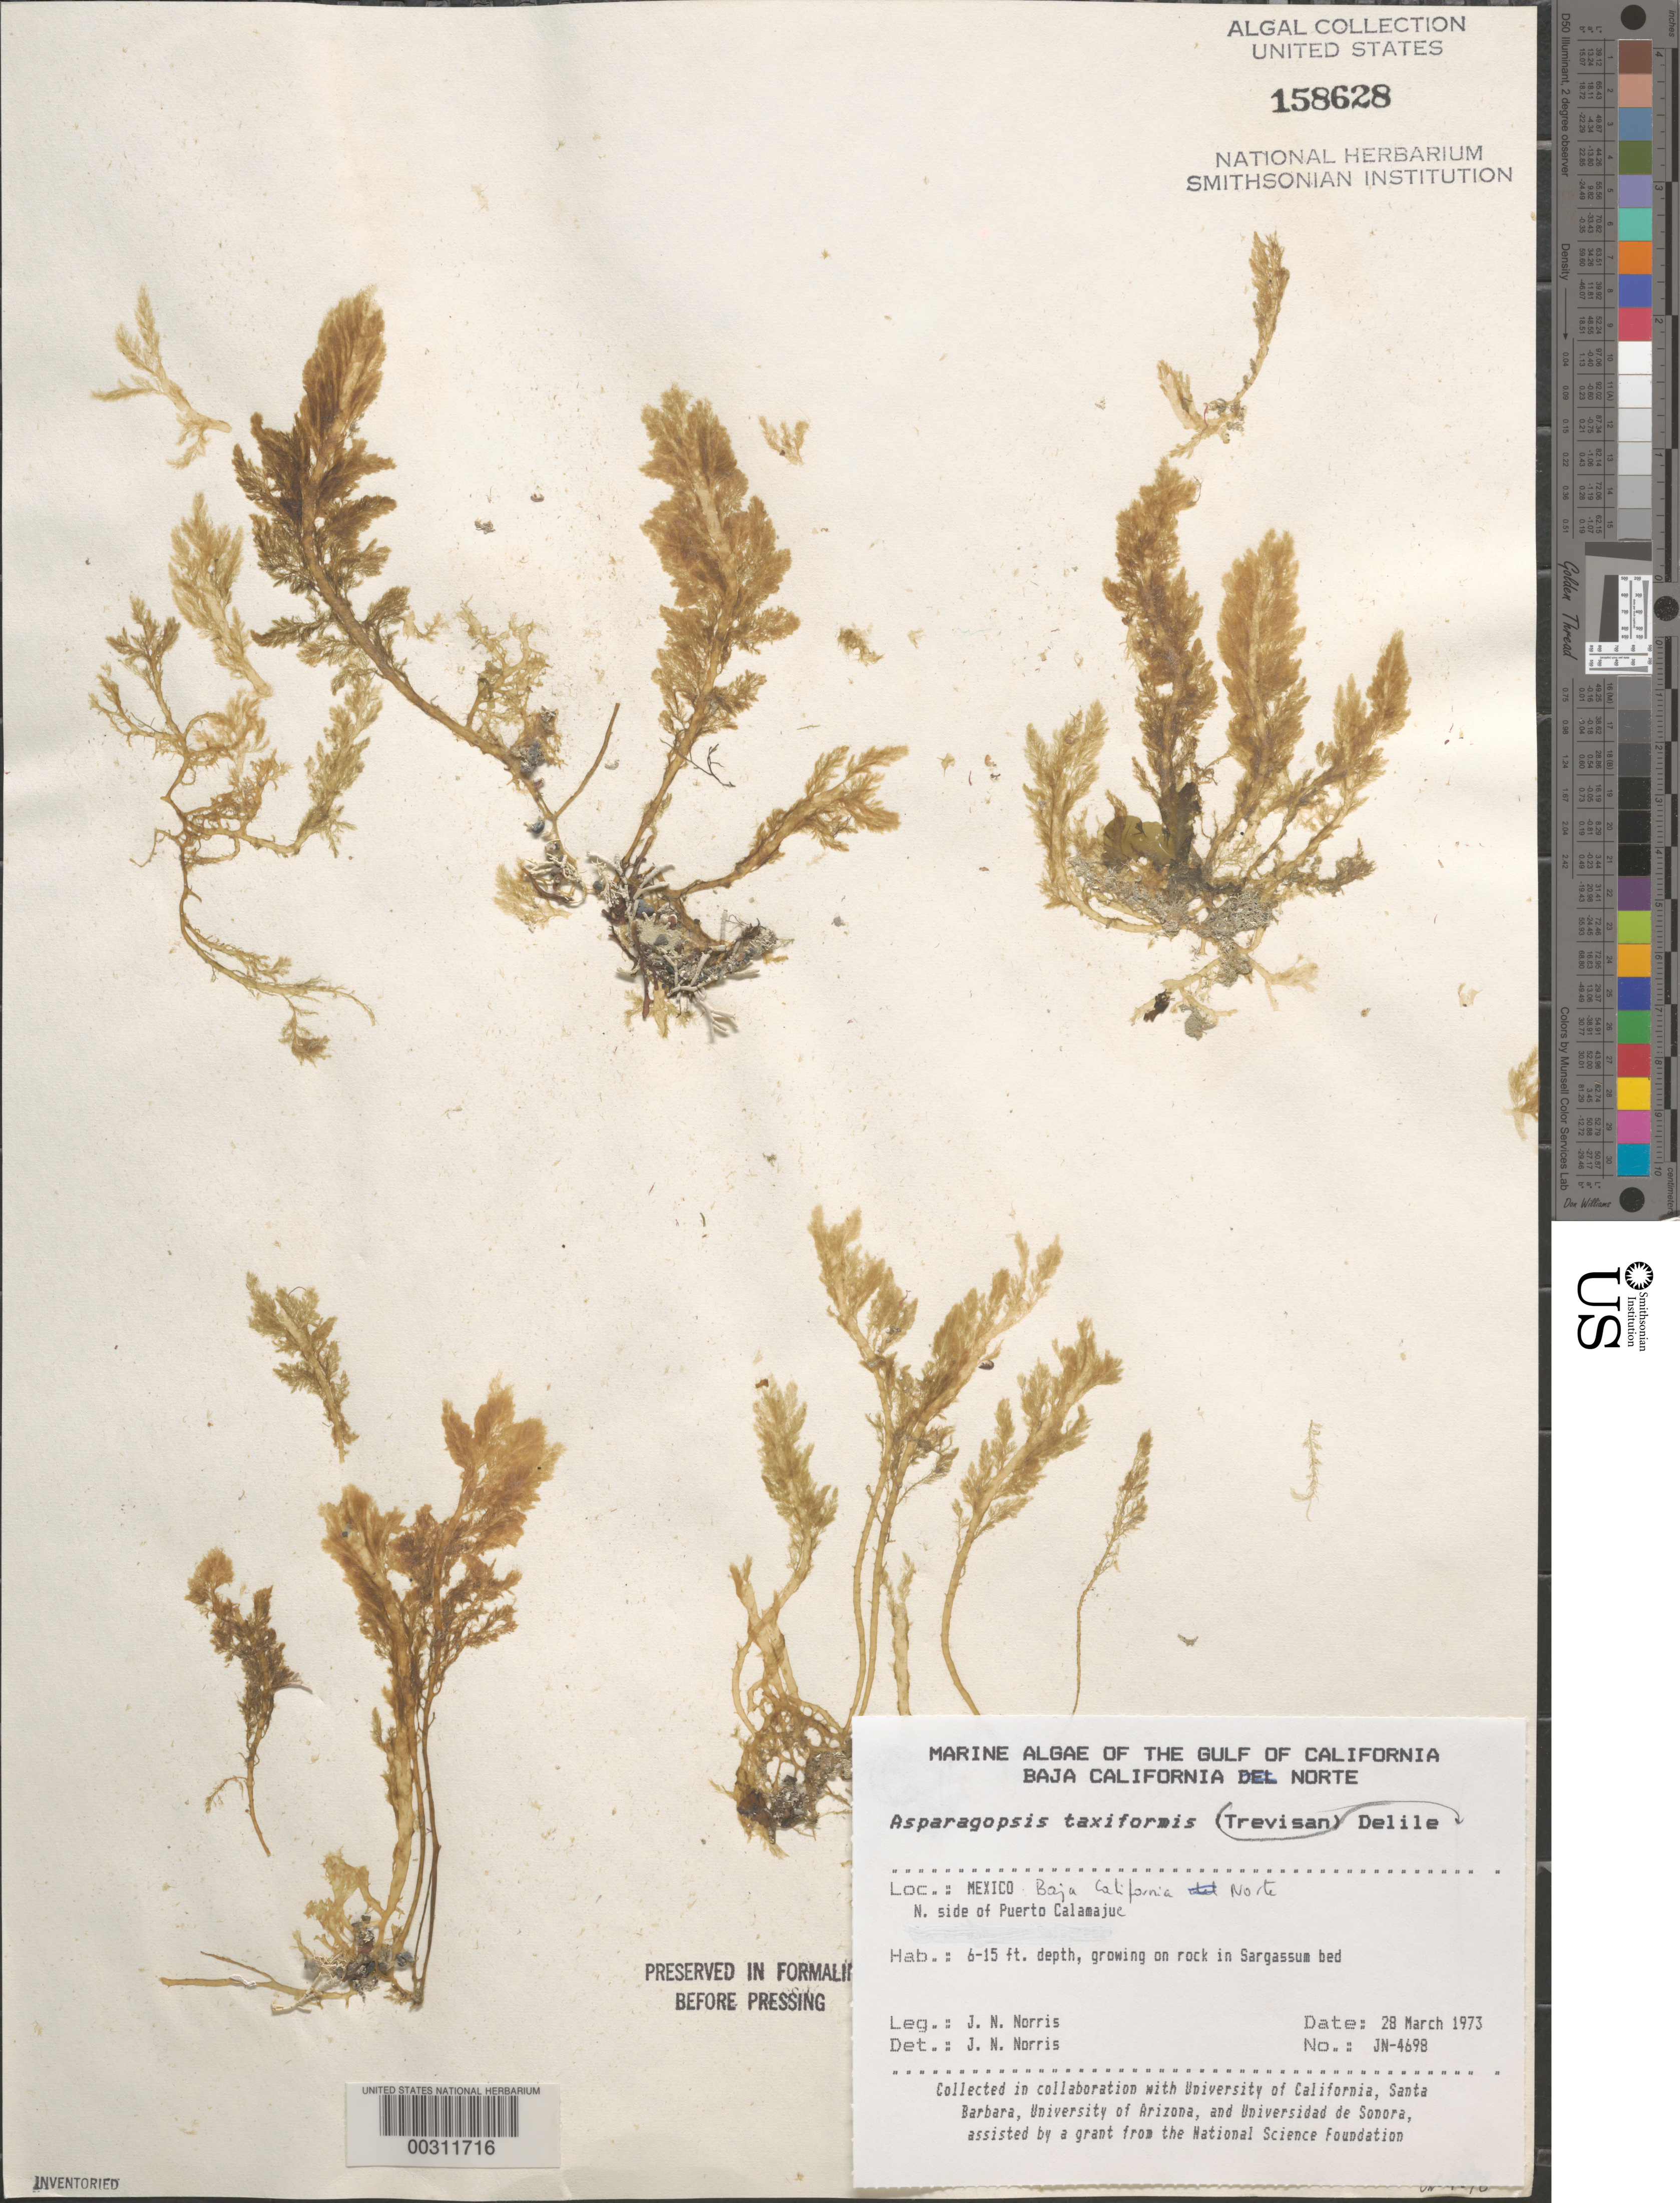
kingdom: Plantae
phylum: Rhodophyta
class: Florideophyceae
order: Bonnemaisoniales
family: Bonnemaisoniaceae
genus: Asparagopsis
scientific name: Asparagopsis taxiformis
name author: (Delile) Trevis.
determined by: Norris, James N.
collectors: J. N. Norris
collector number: JN-4698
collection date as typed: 28 Mar 1973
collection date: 1973-03-28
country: Mexico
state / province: Baja California Norte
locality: Puerto Calamajue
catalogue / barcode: US 158628